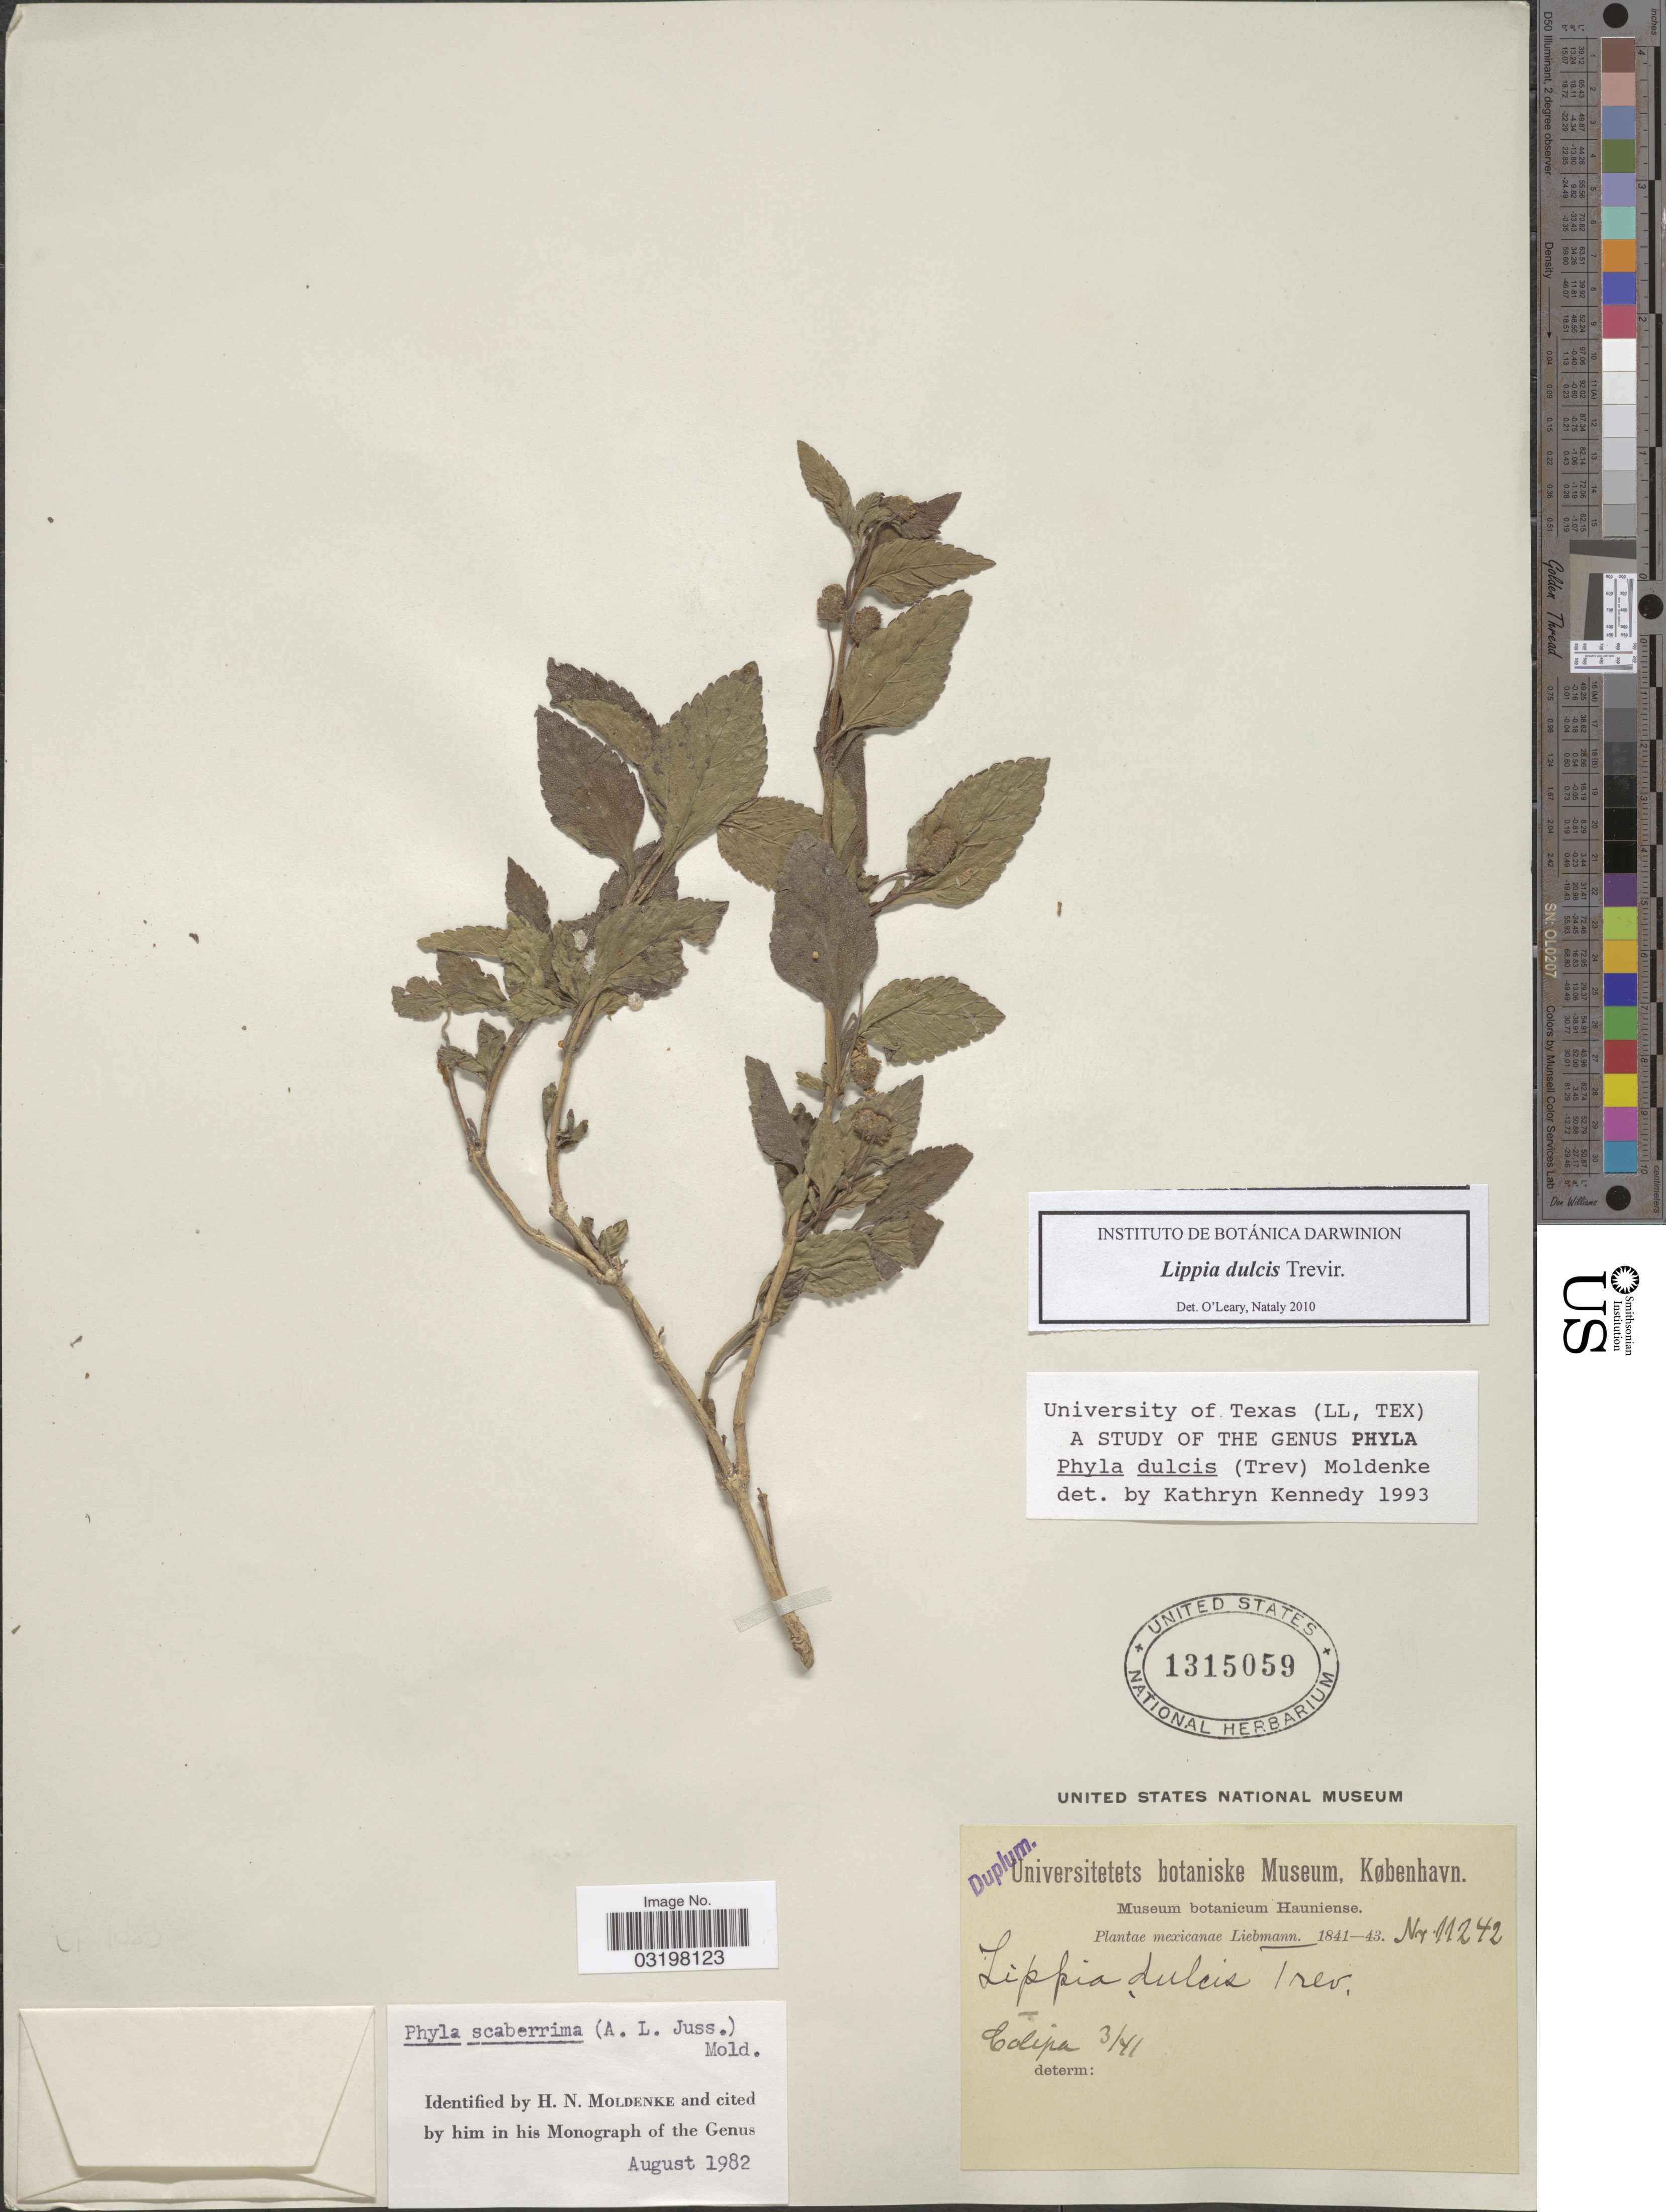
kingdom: Plantae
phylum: Tracheophyta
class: Magnoliopsida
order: Lamiales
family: Verbenaceae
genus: Lippia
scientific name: Lippia dulcis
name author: Trevis.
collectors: Liebmann, --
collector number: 11242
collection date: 1841-03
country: Mexico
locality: Colipa.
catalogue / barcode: US 1315059